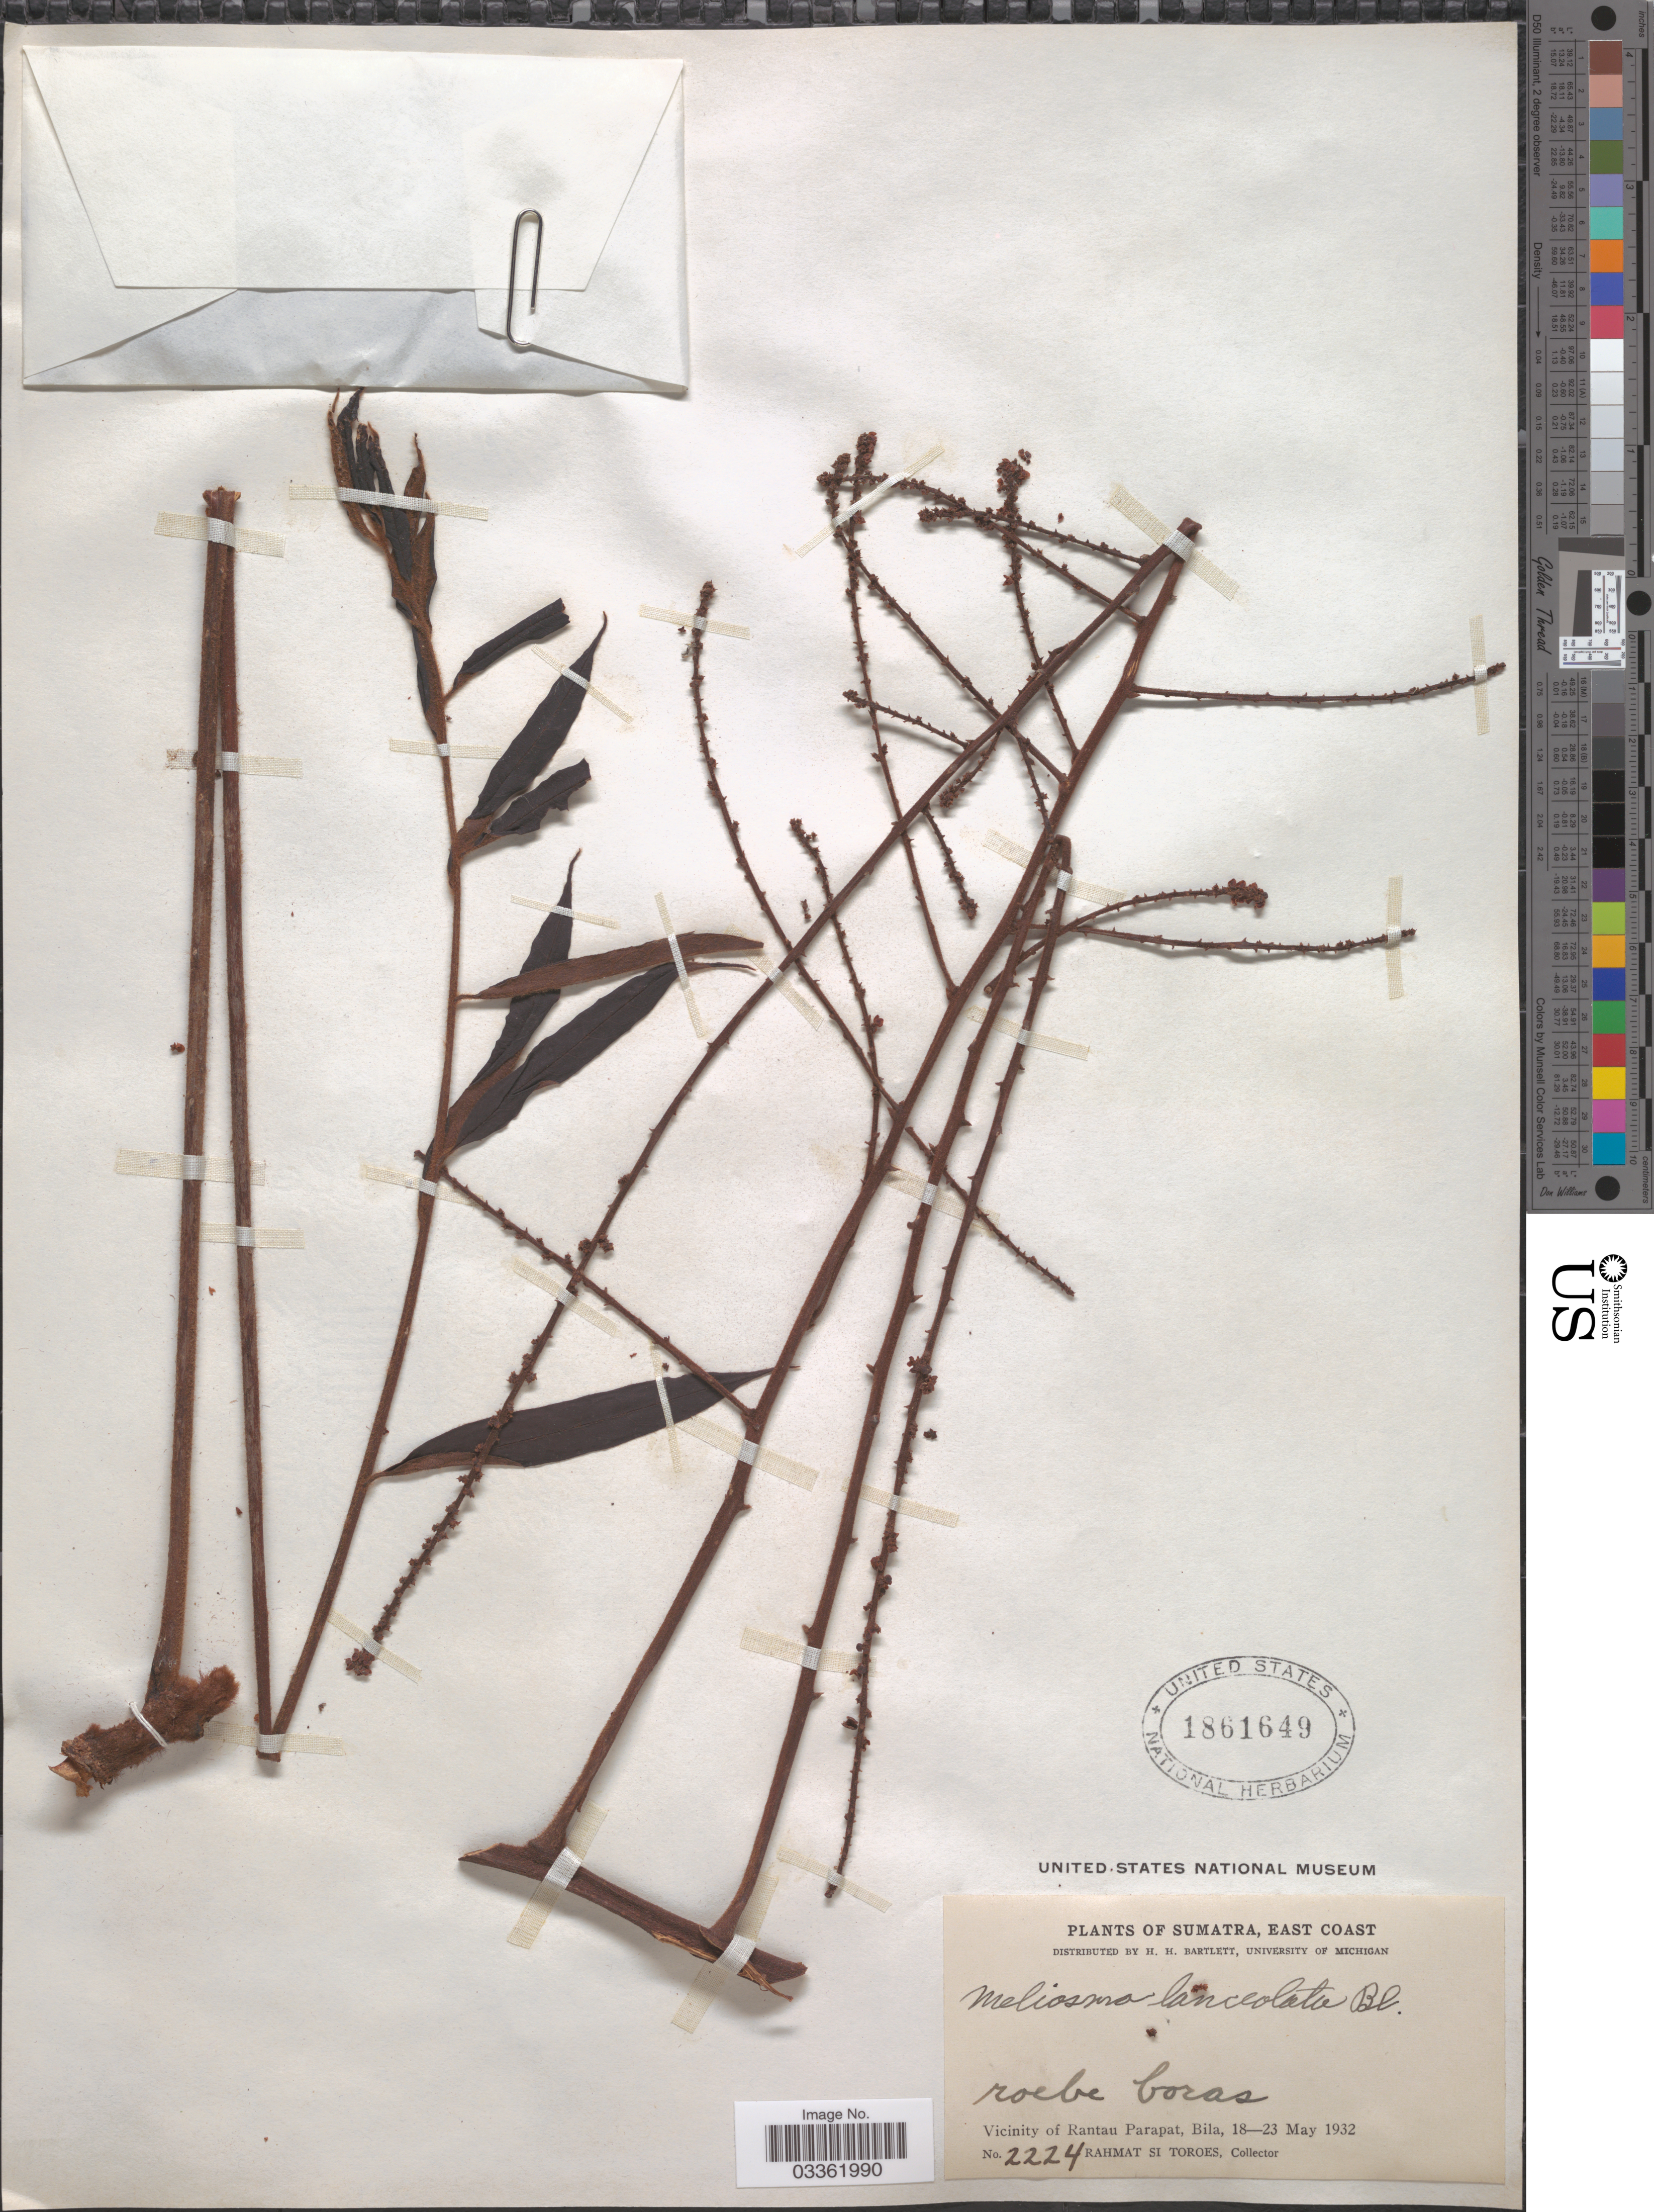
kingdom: Plantae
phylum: Tracheophyta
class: Magnoliopsida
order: Proteales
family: Sabiaceae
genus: Meliosma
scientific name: Meliosma lanceolata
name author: Blume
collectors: Rahmat Si Boeea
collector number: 2224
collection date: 1932-05-18/1932-05-23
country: Indonesia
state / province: Sumatra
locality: East Coast. Vicinity of Rantau Parapat, Bila.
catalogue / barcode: US 1861649